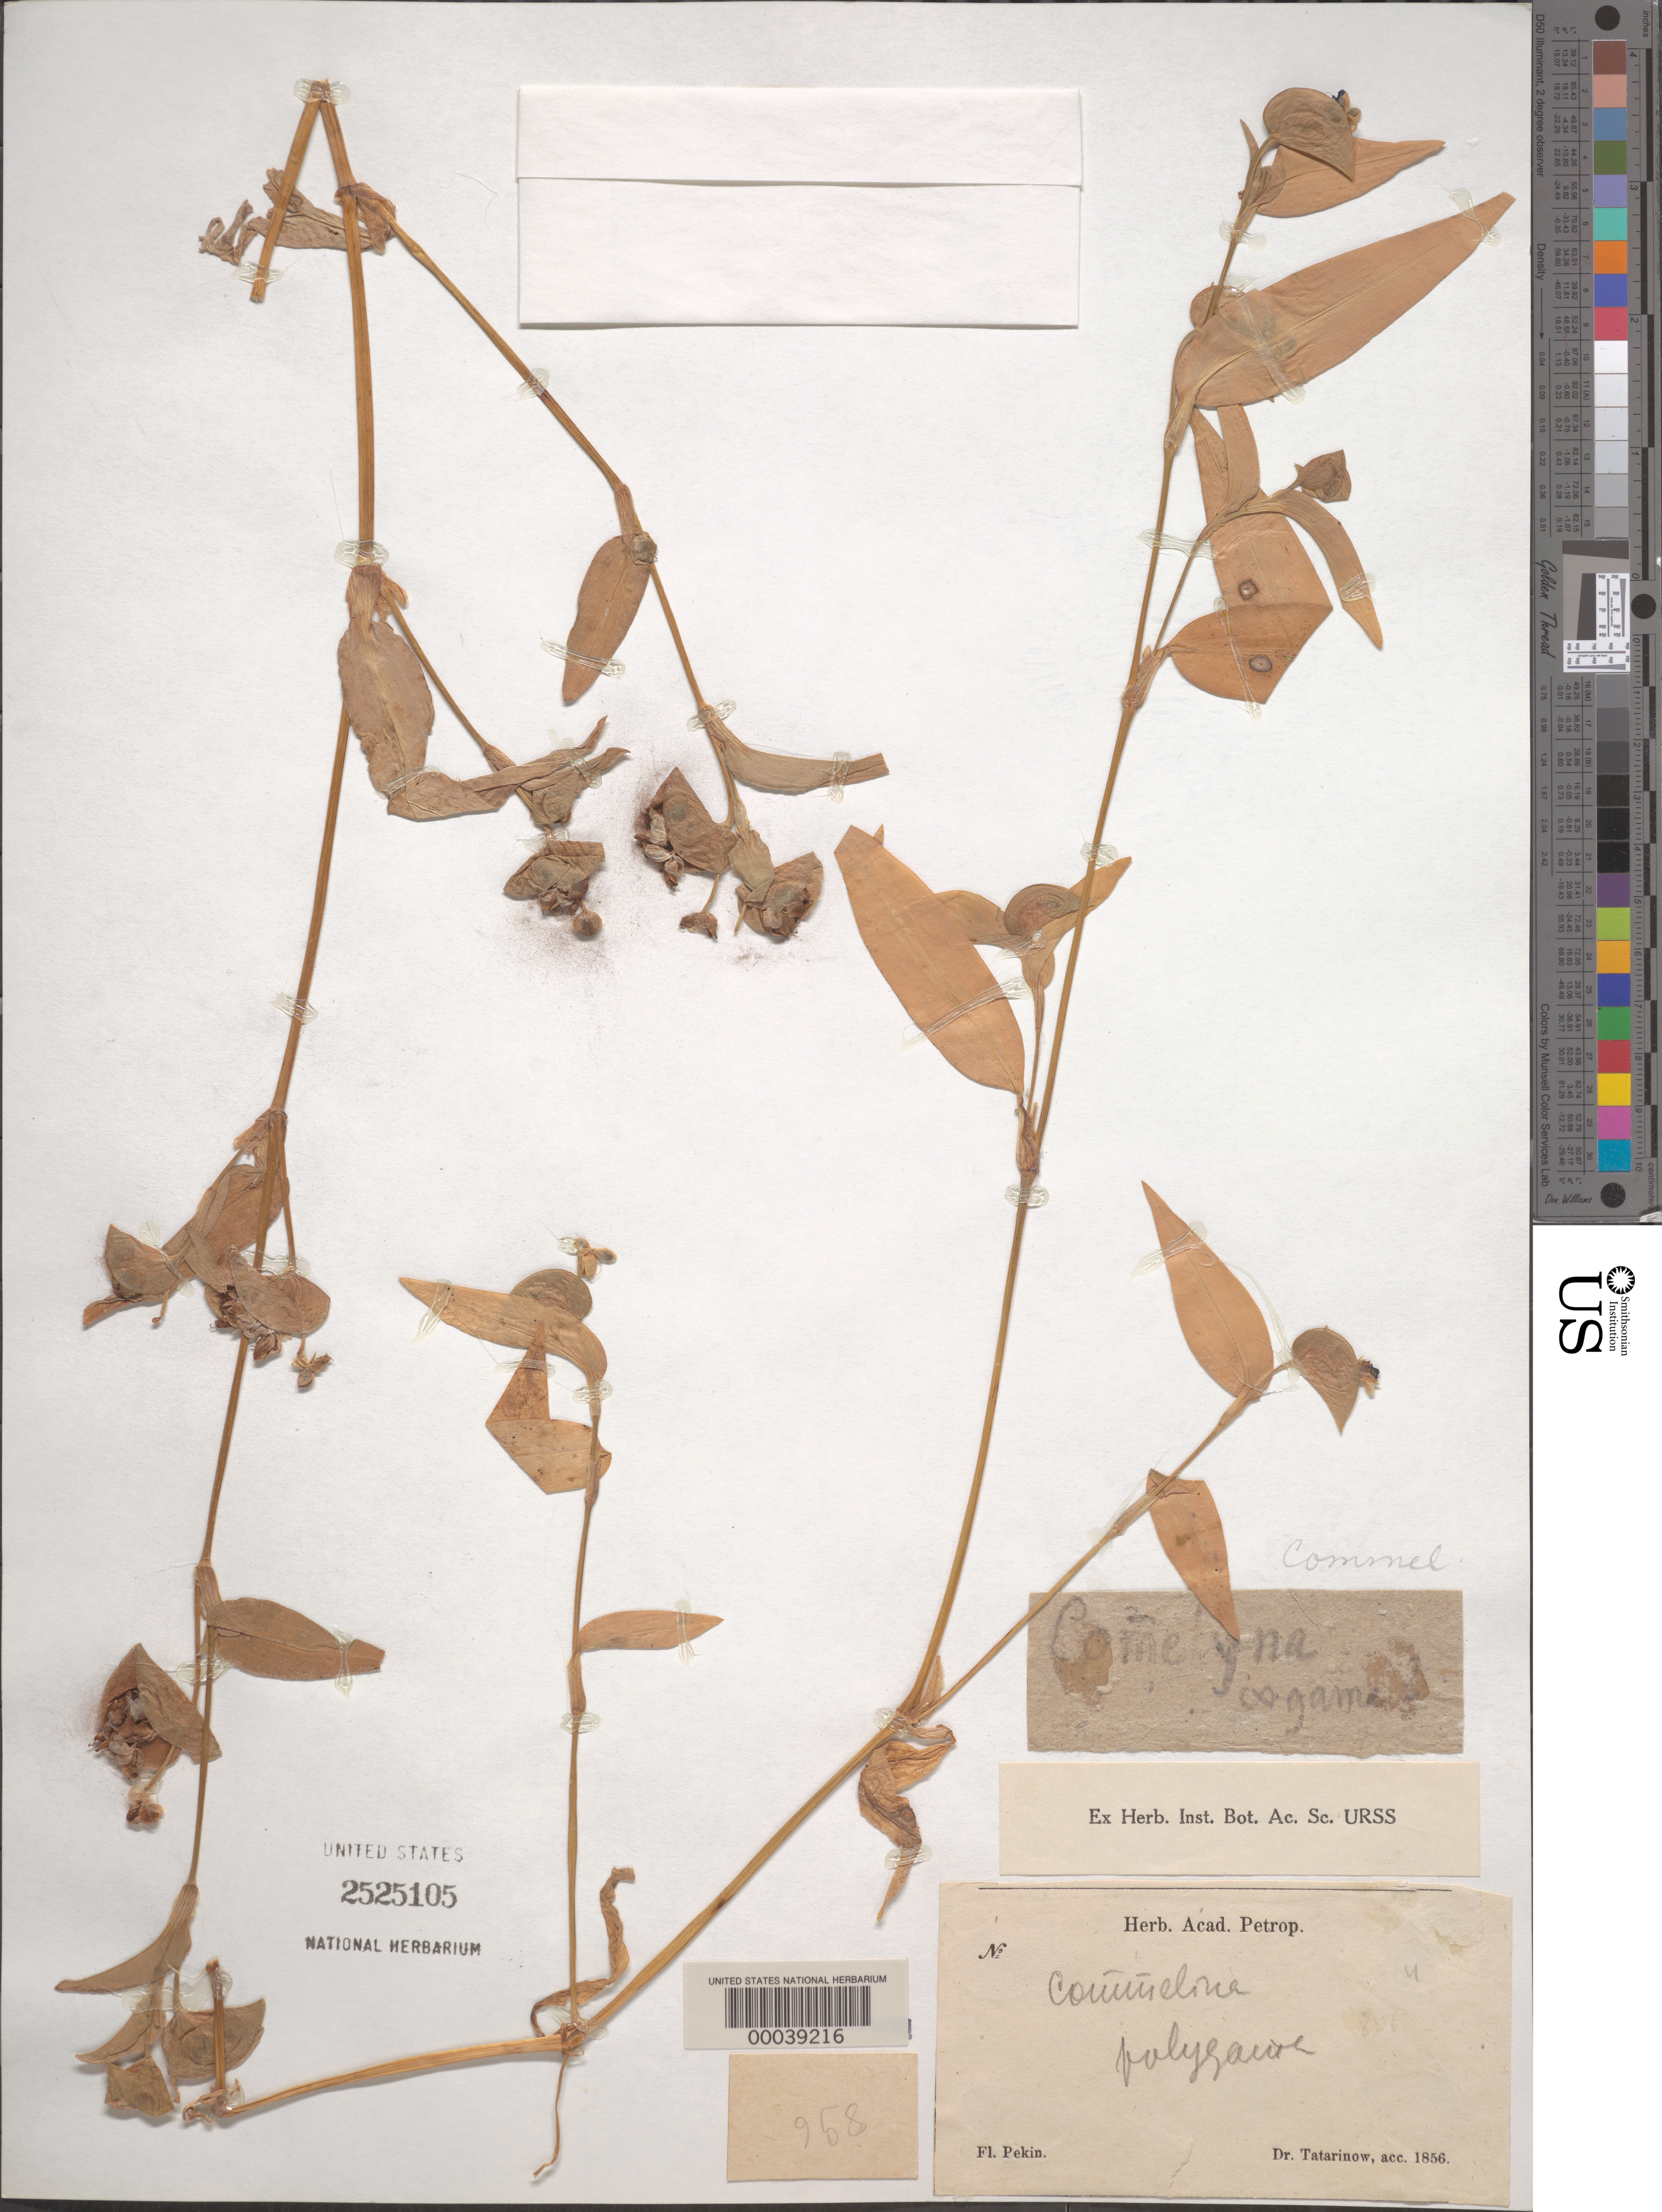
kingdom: Plantae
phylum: Tracheophyta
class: Liliopsida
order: Commelinales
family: Commelinaceae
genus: Commelina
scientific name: Commelina communis var. exserta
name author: (Pennell) F.G. Bernard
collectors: A. Tatarinov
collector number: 958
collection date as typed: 1856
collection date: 1856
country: China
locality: Peking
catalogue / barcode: US 2525105